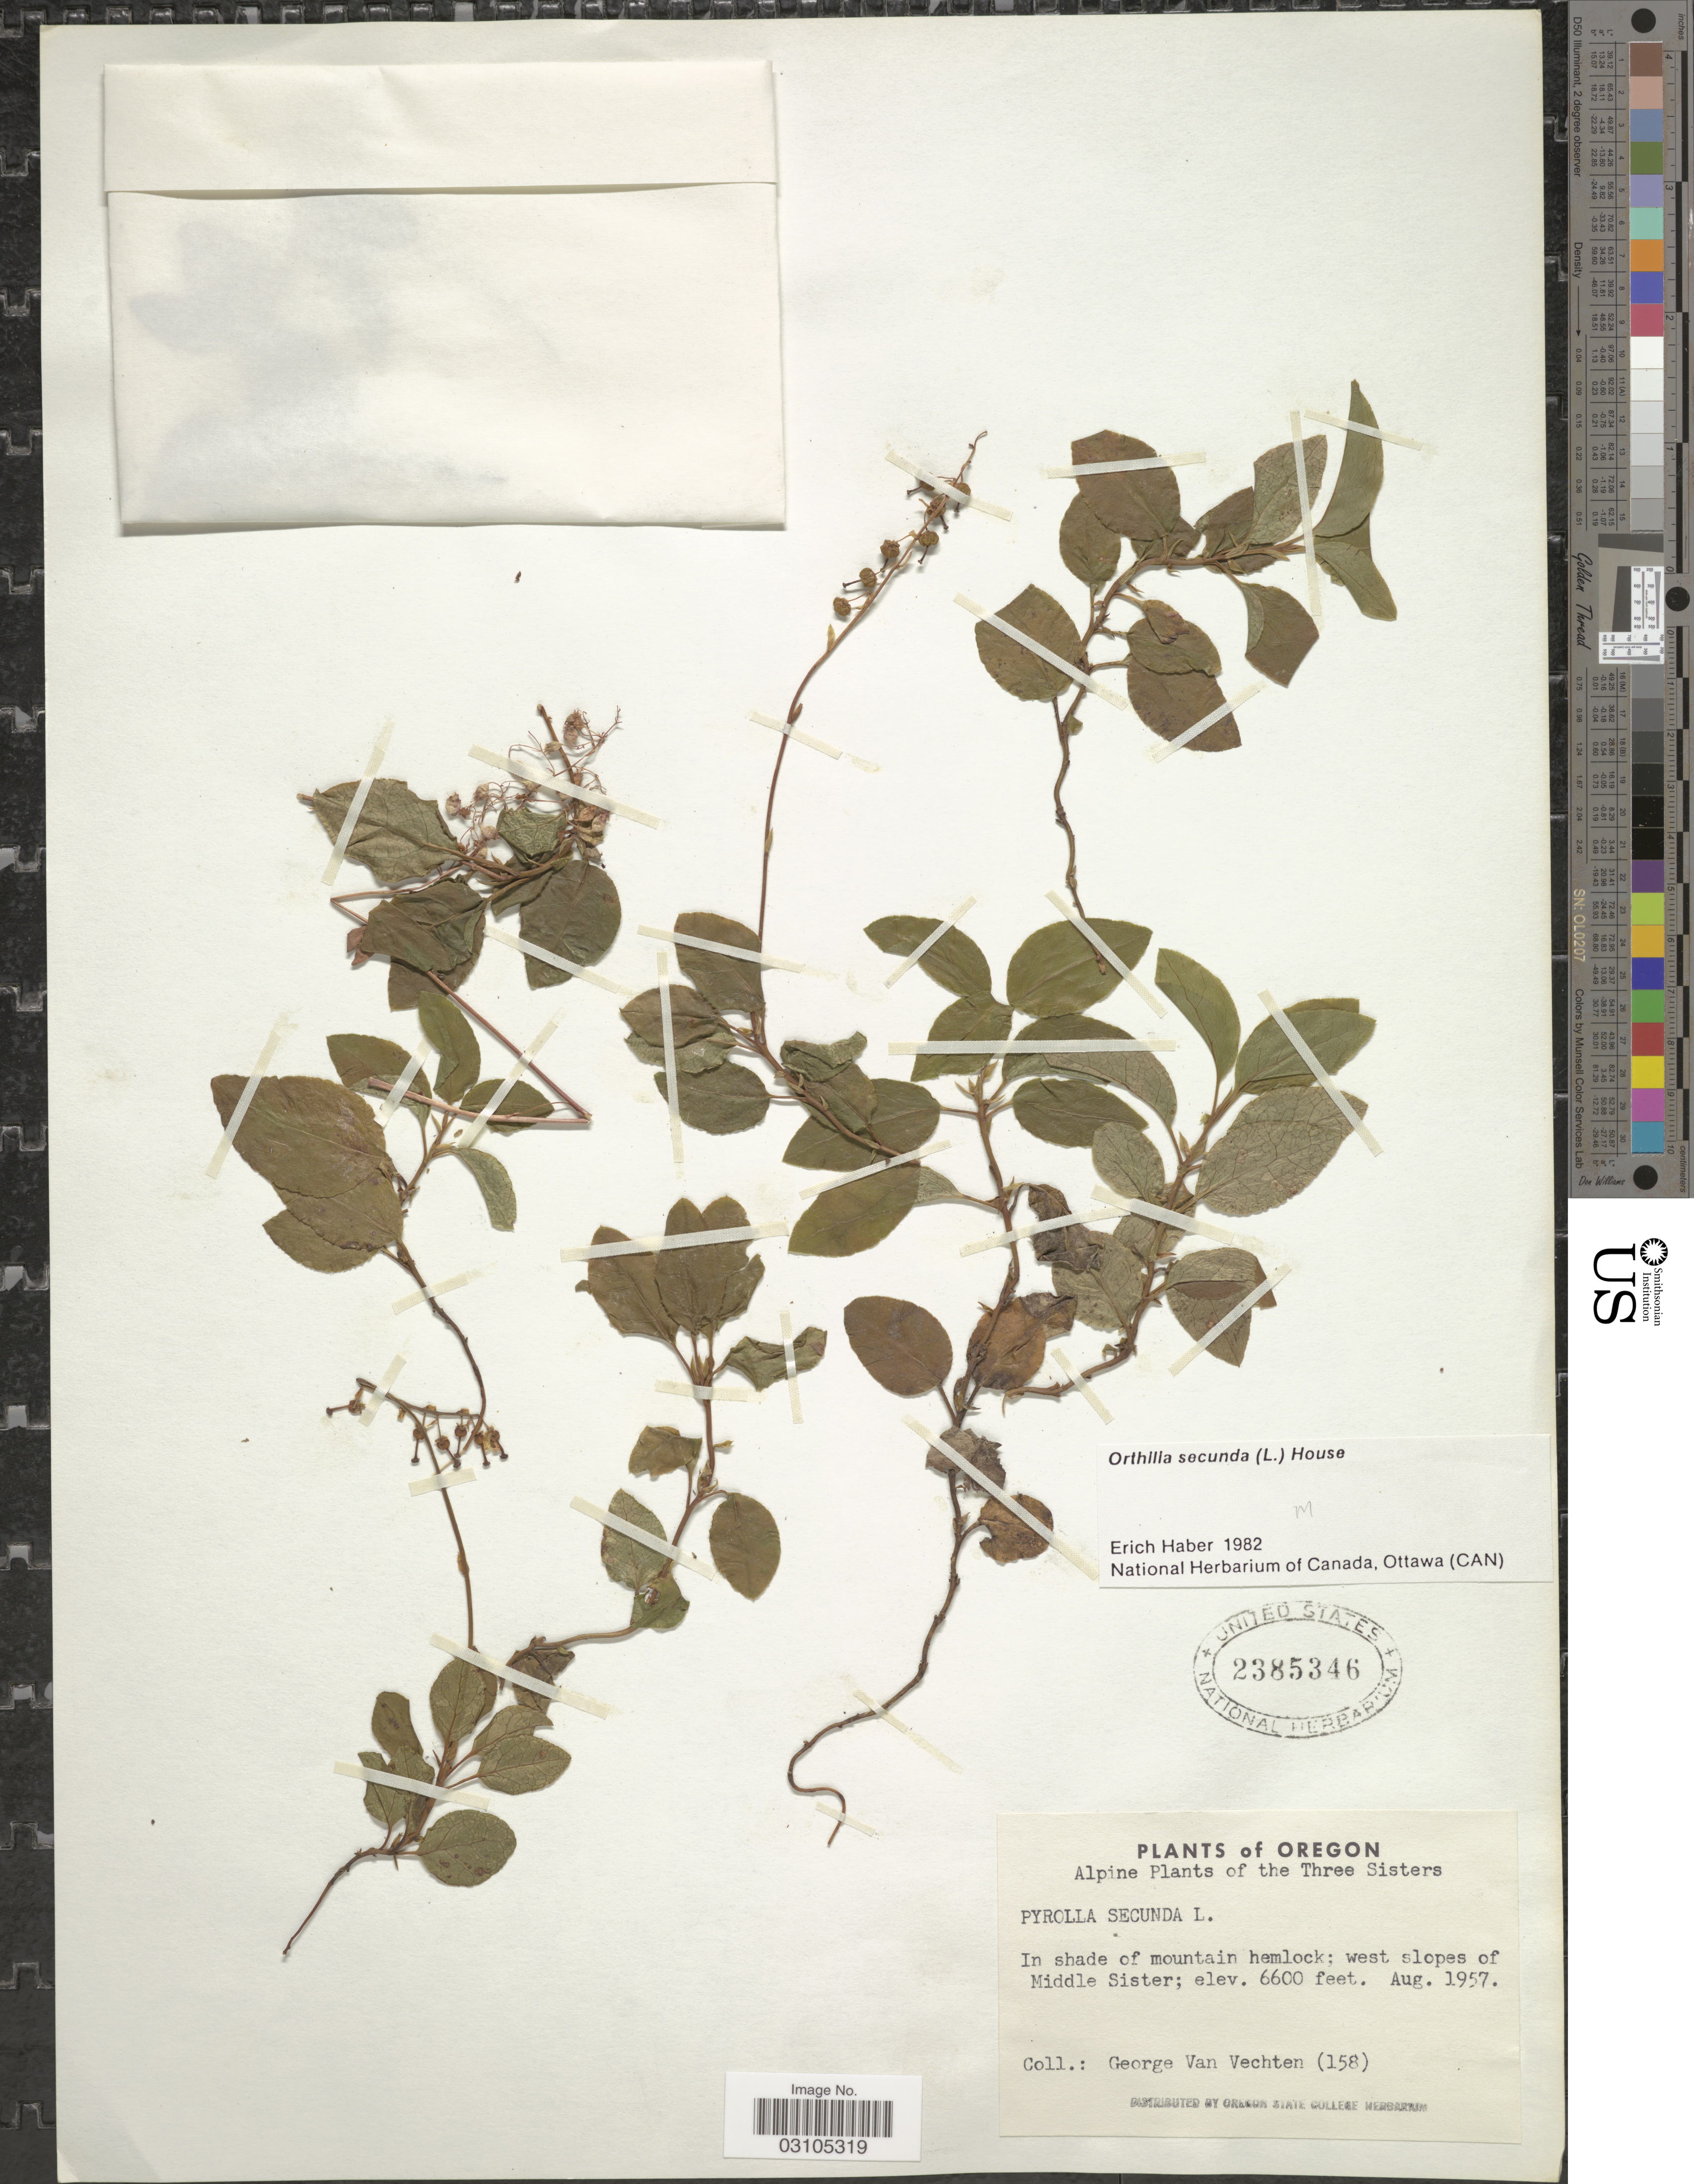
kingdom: Plantae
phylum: Tracheophyta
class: Magnoliopsida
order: Ericales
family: Ericaceae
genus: Orthilia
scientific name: Orthilia secunda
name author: (L.) House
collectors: G. Vechten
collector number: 158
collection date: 1957-08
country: United States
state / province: Oregon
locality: Alpine Plants of the Three Sisters, In shade mountain hemlock; west slopes of Middle Sister.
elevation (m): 2012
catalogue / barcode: US 2385346